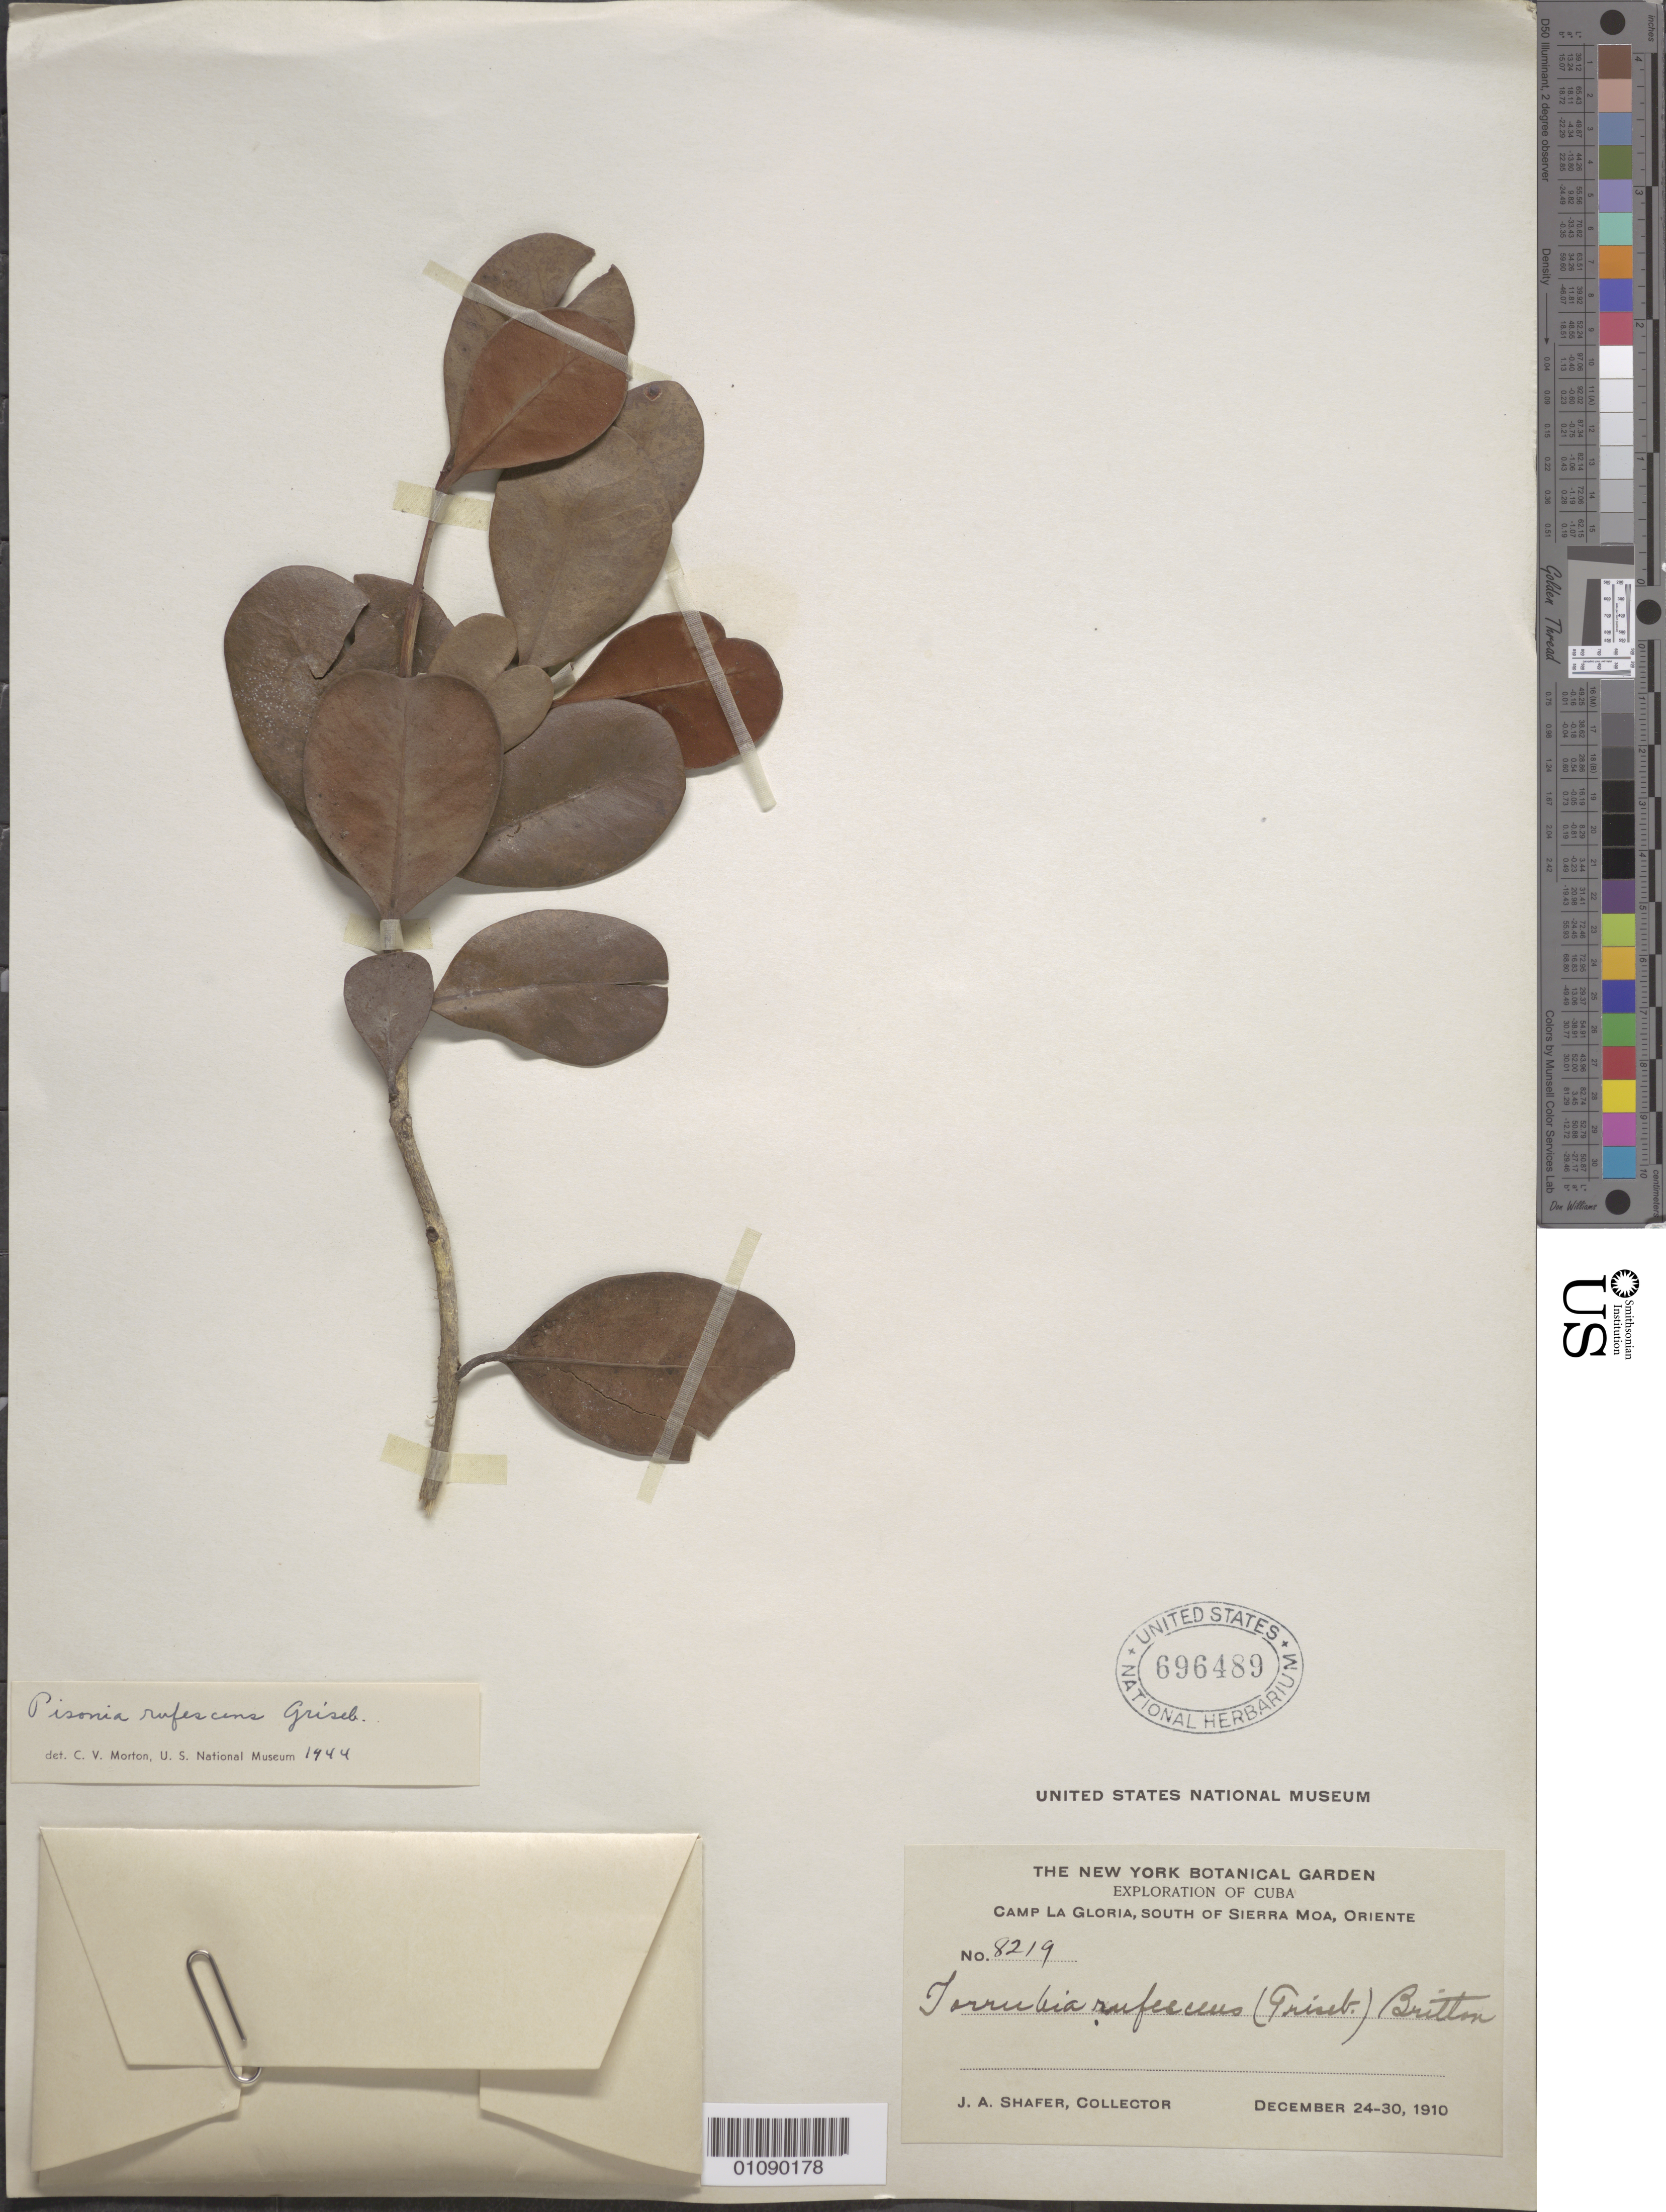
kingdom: Plantae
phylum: Tracheophyta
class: Magnoliopsida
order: Caryophyllales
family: Nyctaginaceae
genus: Guapira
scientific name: Guapira rufescens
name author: (Griseb.) Lundell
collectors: J. A. Shafer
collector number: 8219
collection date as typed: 24 Dec 1910 to 30 Dec 1910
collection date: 1910-12-24/1910-12-30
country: Cuba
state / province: Camagüey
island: Cuba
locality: Oriente, S of Sierra Moa, Camp La Gloria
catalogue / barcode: US 696489